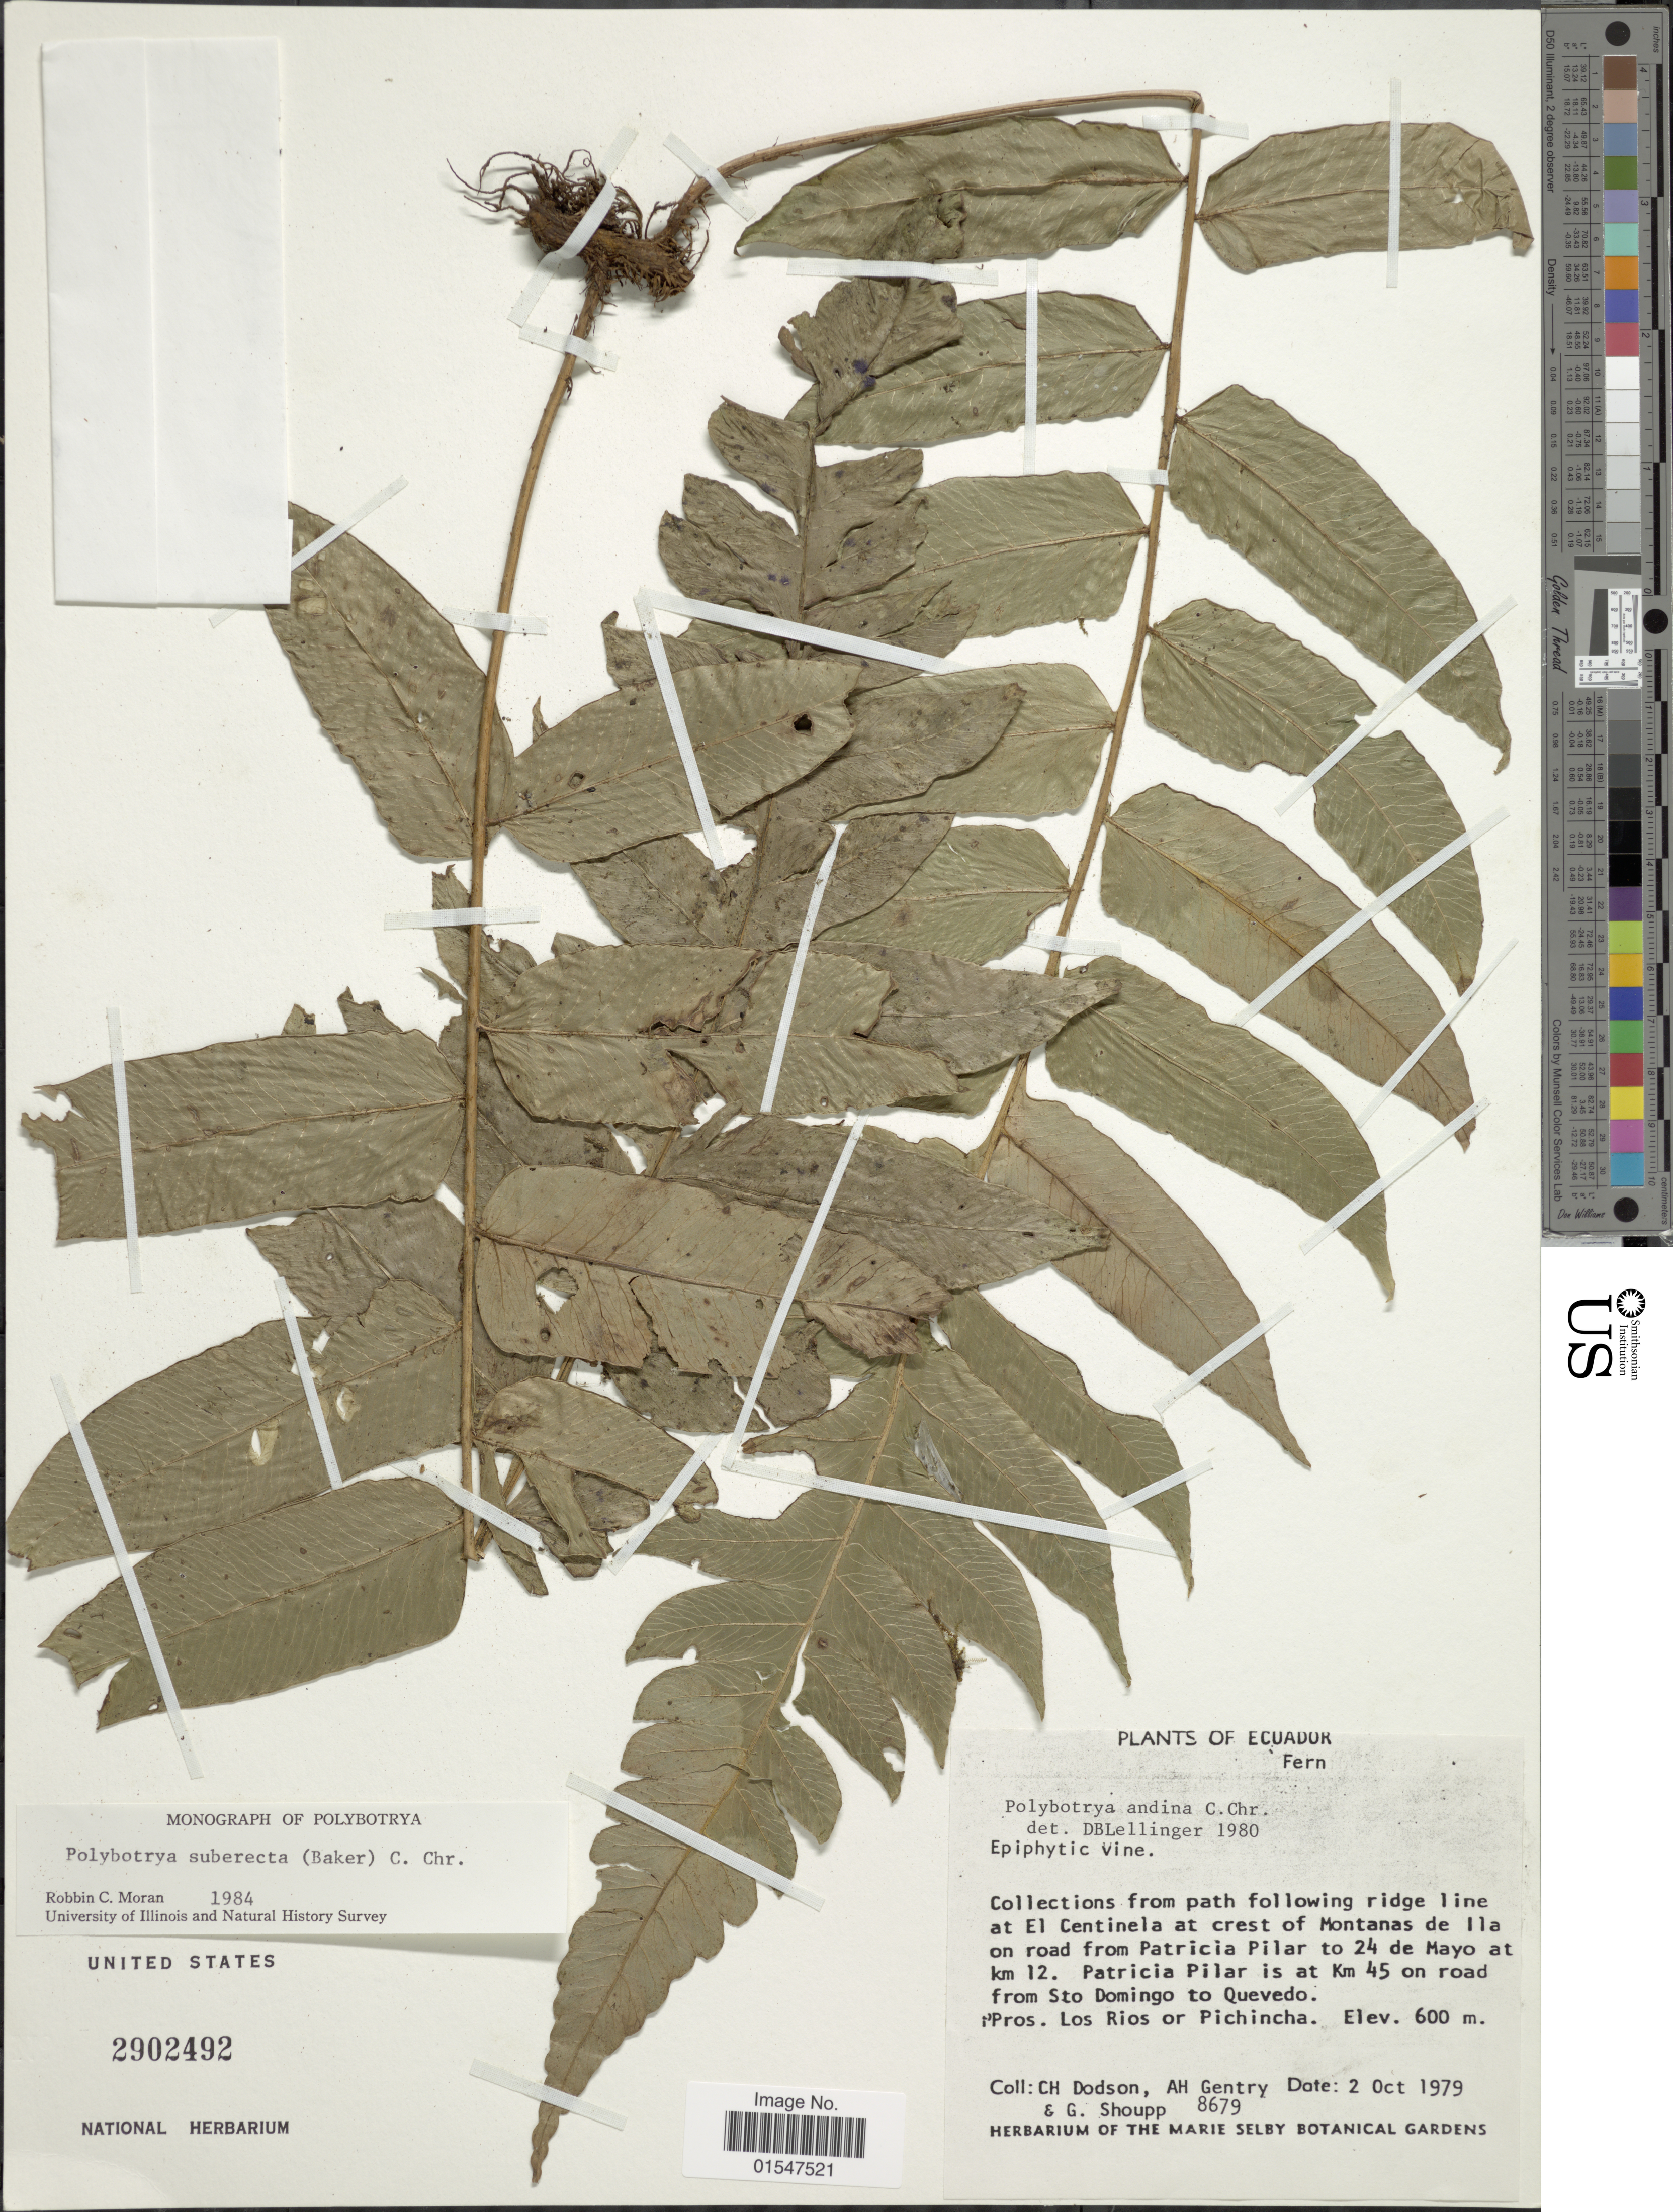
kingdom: Plantae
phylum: Tracheophyta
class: Polypodiopsida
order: Polypodiales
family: Dryopteridaceae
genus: Polybotrya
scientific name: Polybotrya suberecta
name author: (Baker) C. Chr.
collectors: C. H. Dodson, A. H. Gentry & G. Shoupp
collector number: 8679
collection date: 1979-10-02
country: Ecuador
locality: Ecuador Fern, from path following ridge line at El Centinela at crest of Montanas de Ila on road fom Patricia Pilar to 24 de Mayo at km 12. Patricia Pilar is at km 45 on road from Sto. Domingo to Quevada, Pros. Los Rios or Pichincha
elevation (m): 600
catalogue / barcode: US 2902492